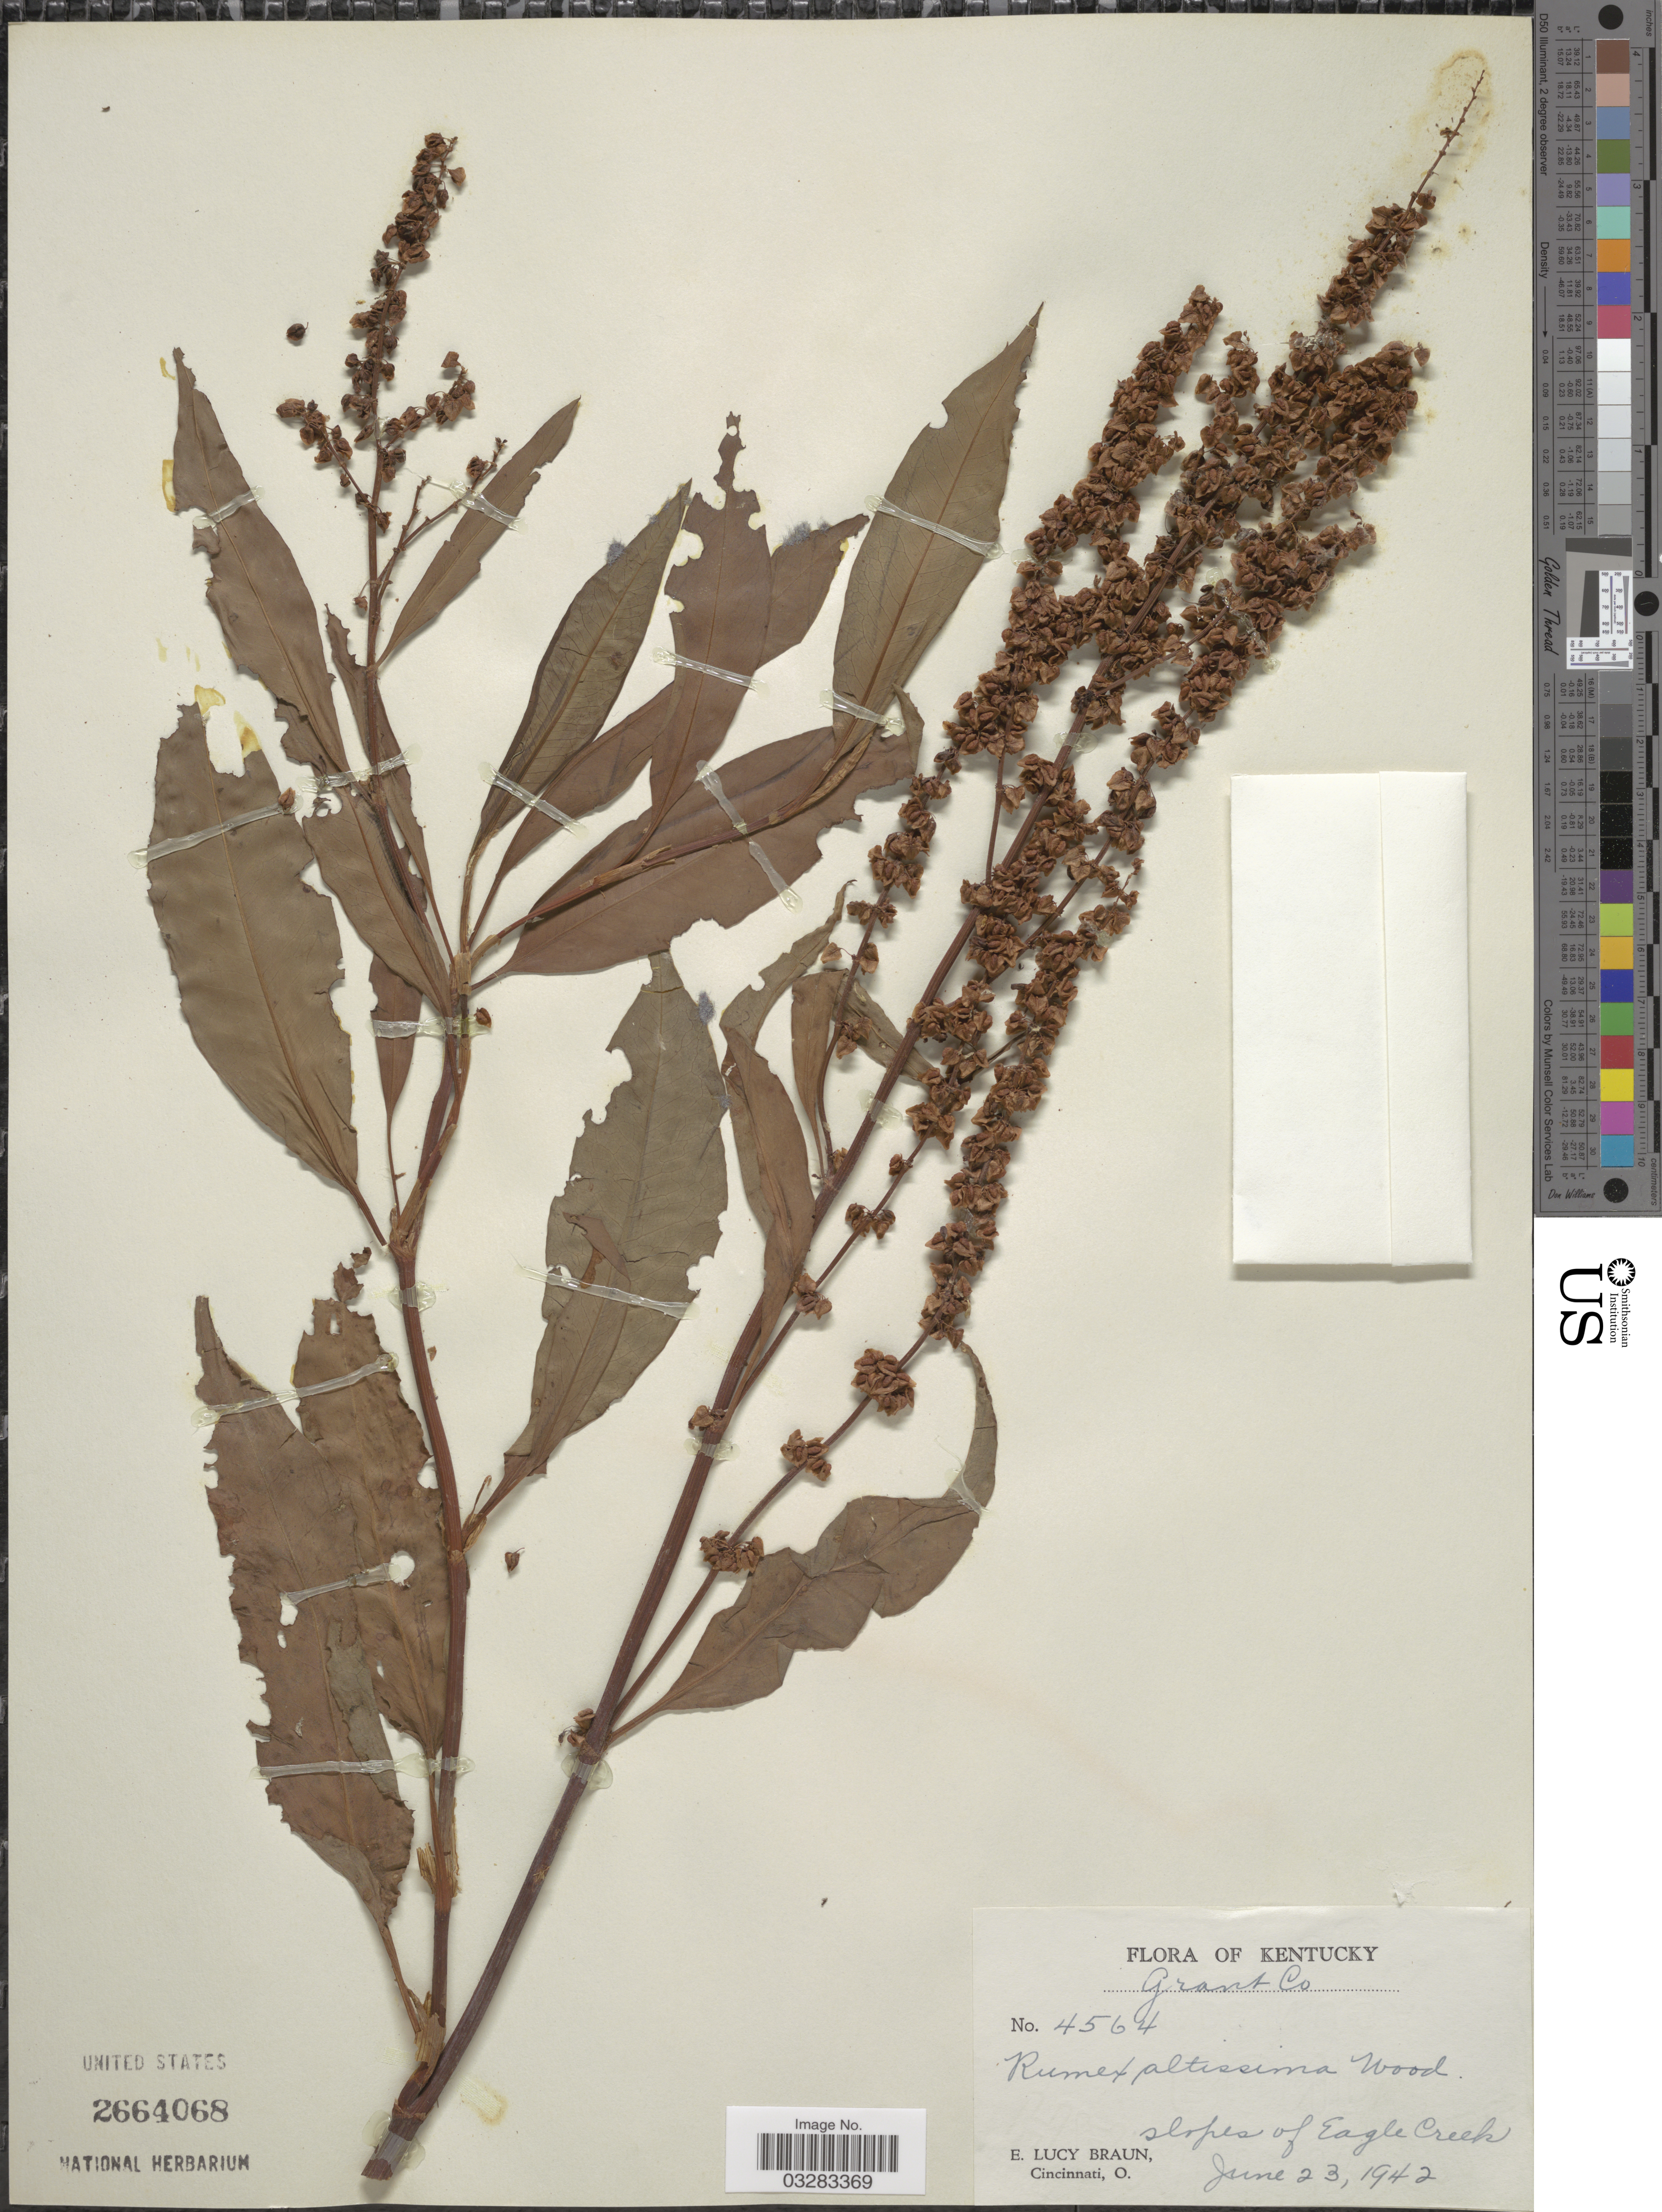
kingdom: Plantae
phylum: Tracheophyta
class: Magnoliopsida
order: Caryophyllales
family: Polygonaceae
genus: Rumex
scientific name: Rumex altissimus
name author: Alph. Wood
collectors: E. L. Braun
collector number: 4564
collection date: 1942-06-23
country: United States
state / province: Kentucky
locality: Grant Co. Slopes of Eagle Creek.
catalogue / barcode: US 2664068